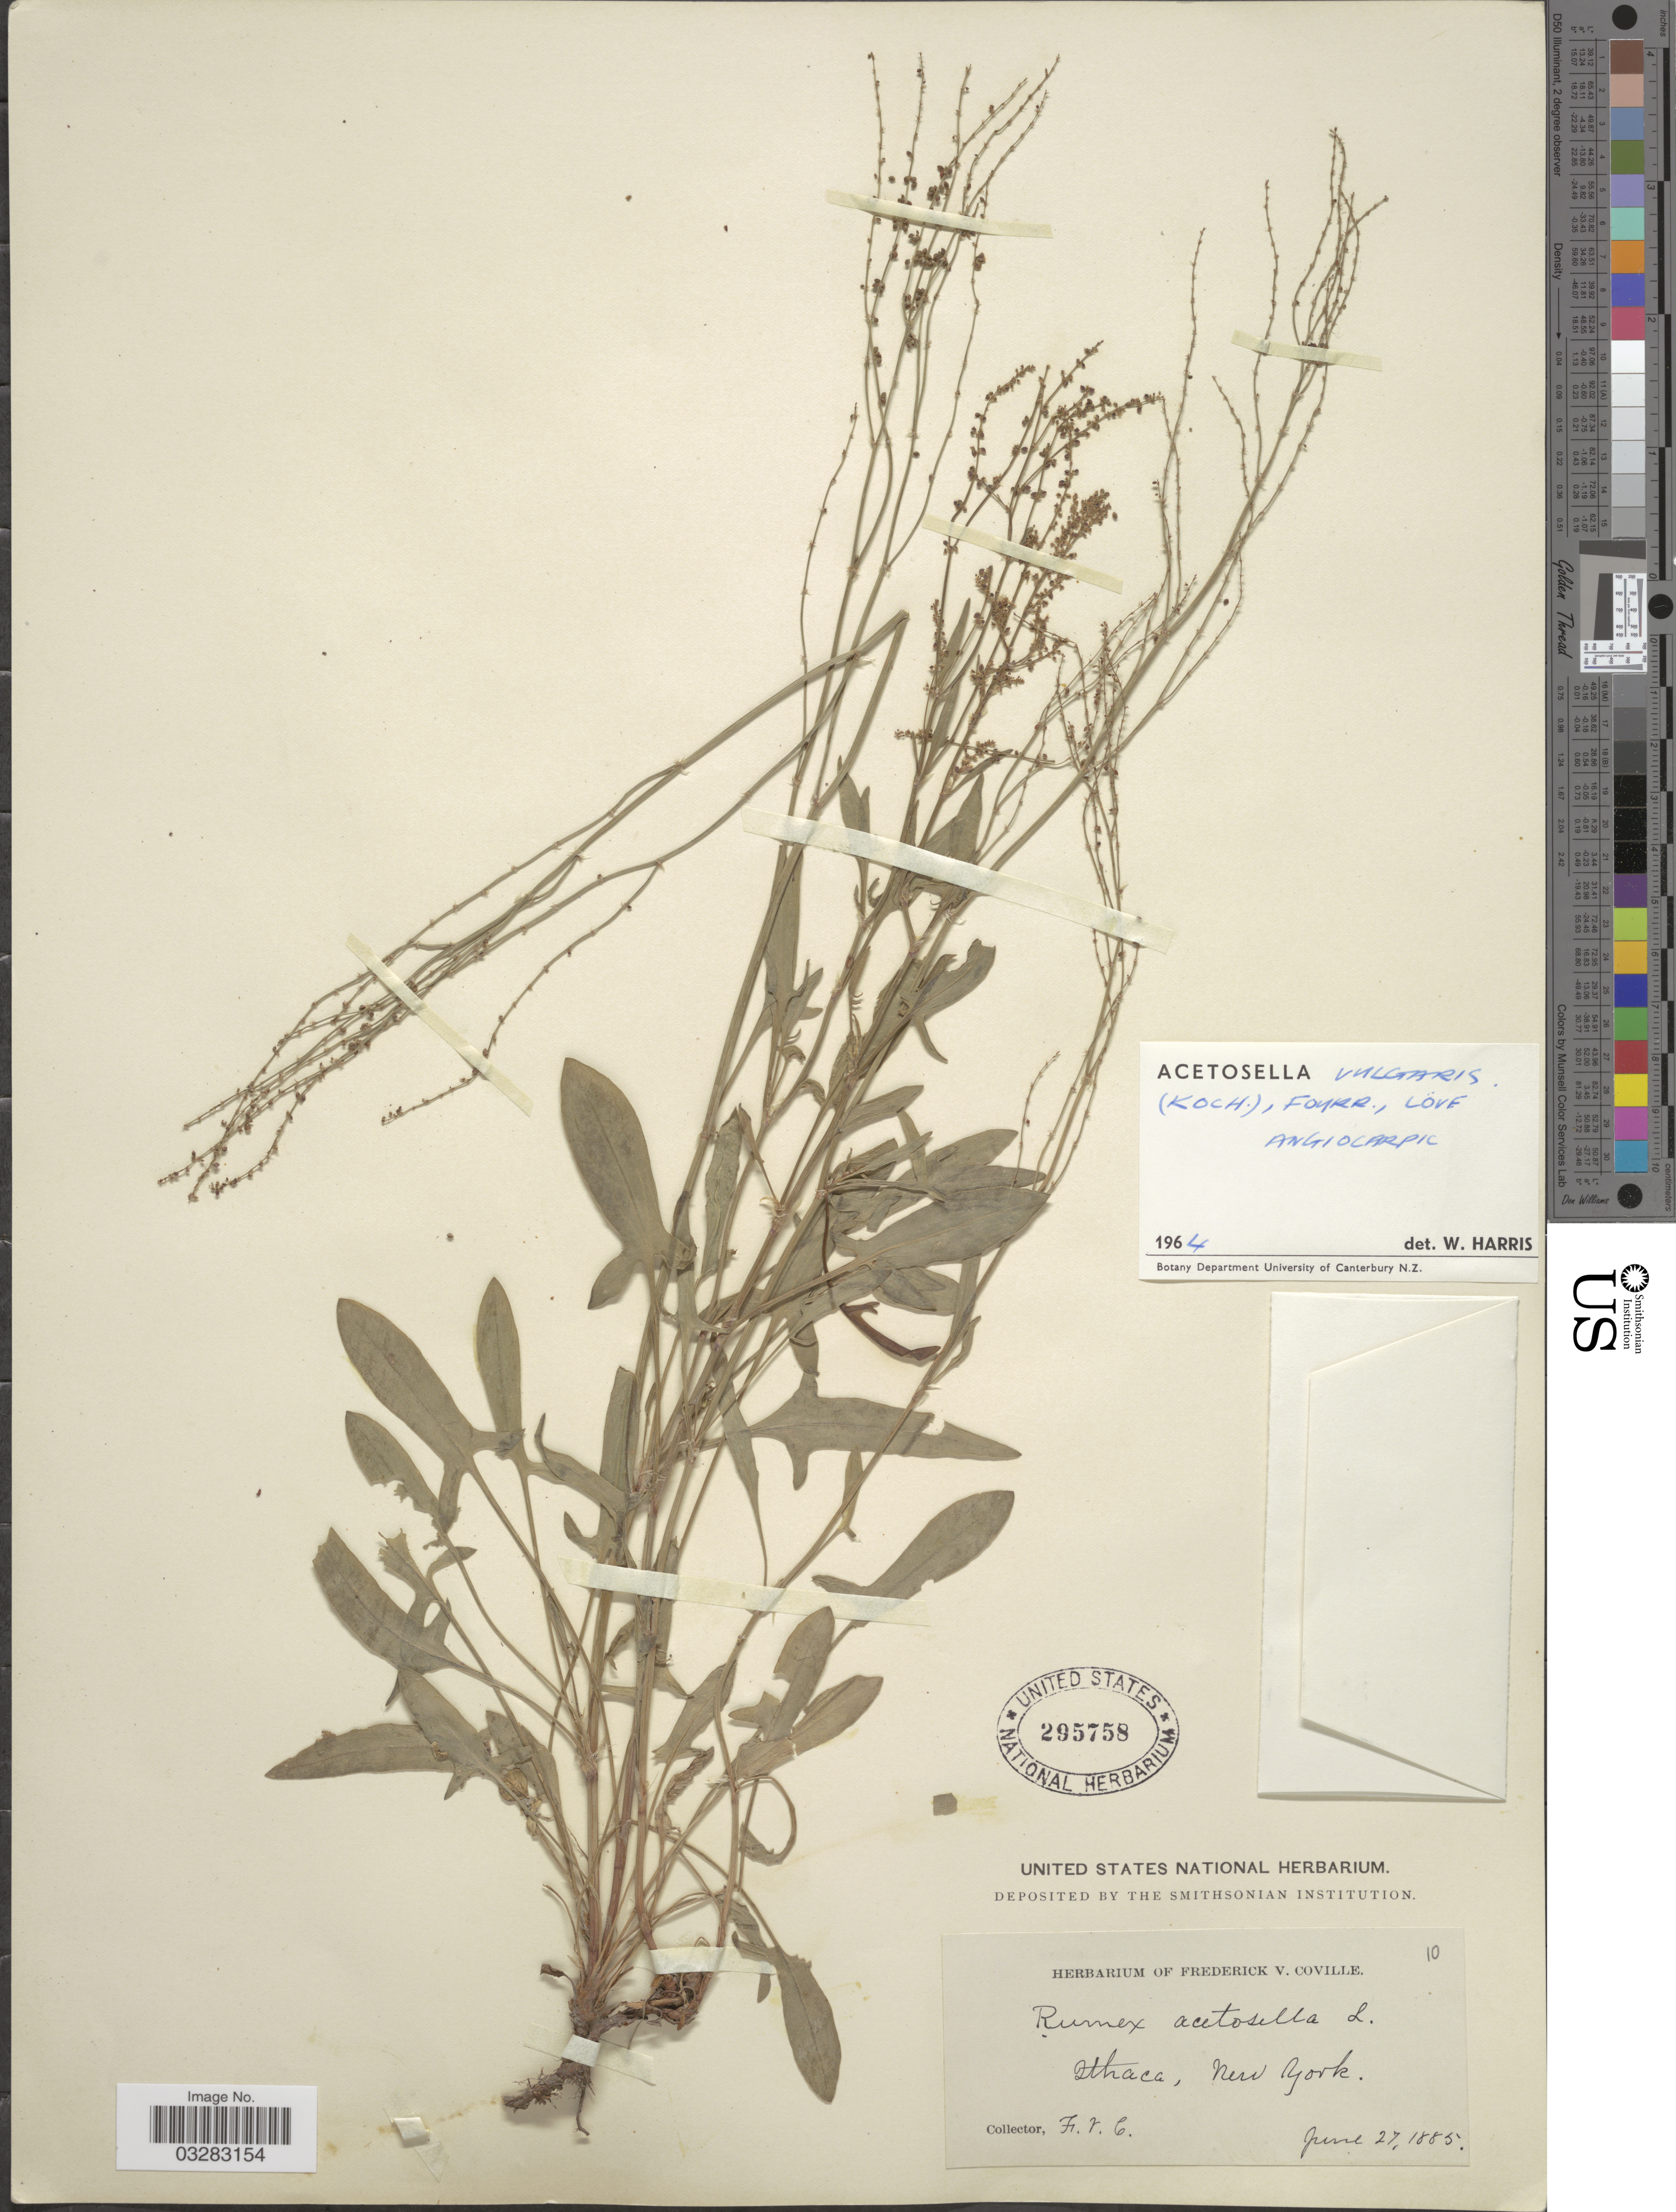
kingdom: Plantae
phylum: Tracheophyta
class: Magnoliopsida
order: Caryophyllales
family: Polygonaceae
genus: Rumex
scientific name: Rumex acetosella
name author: L.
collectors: F. V. Coville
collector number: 10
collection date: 1885-06-27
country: United States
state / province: New York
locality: Ithaca.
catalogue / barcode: US 295758